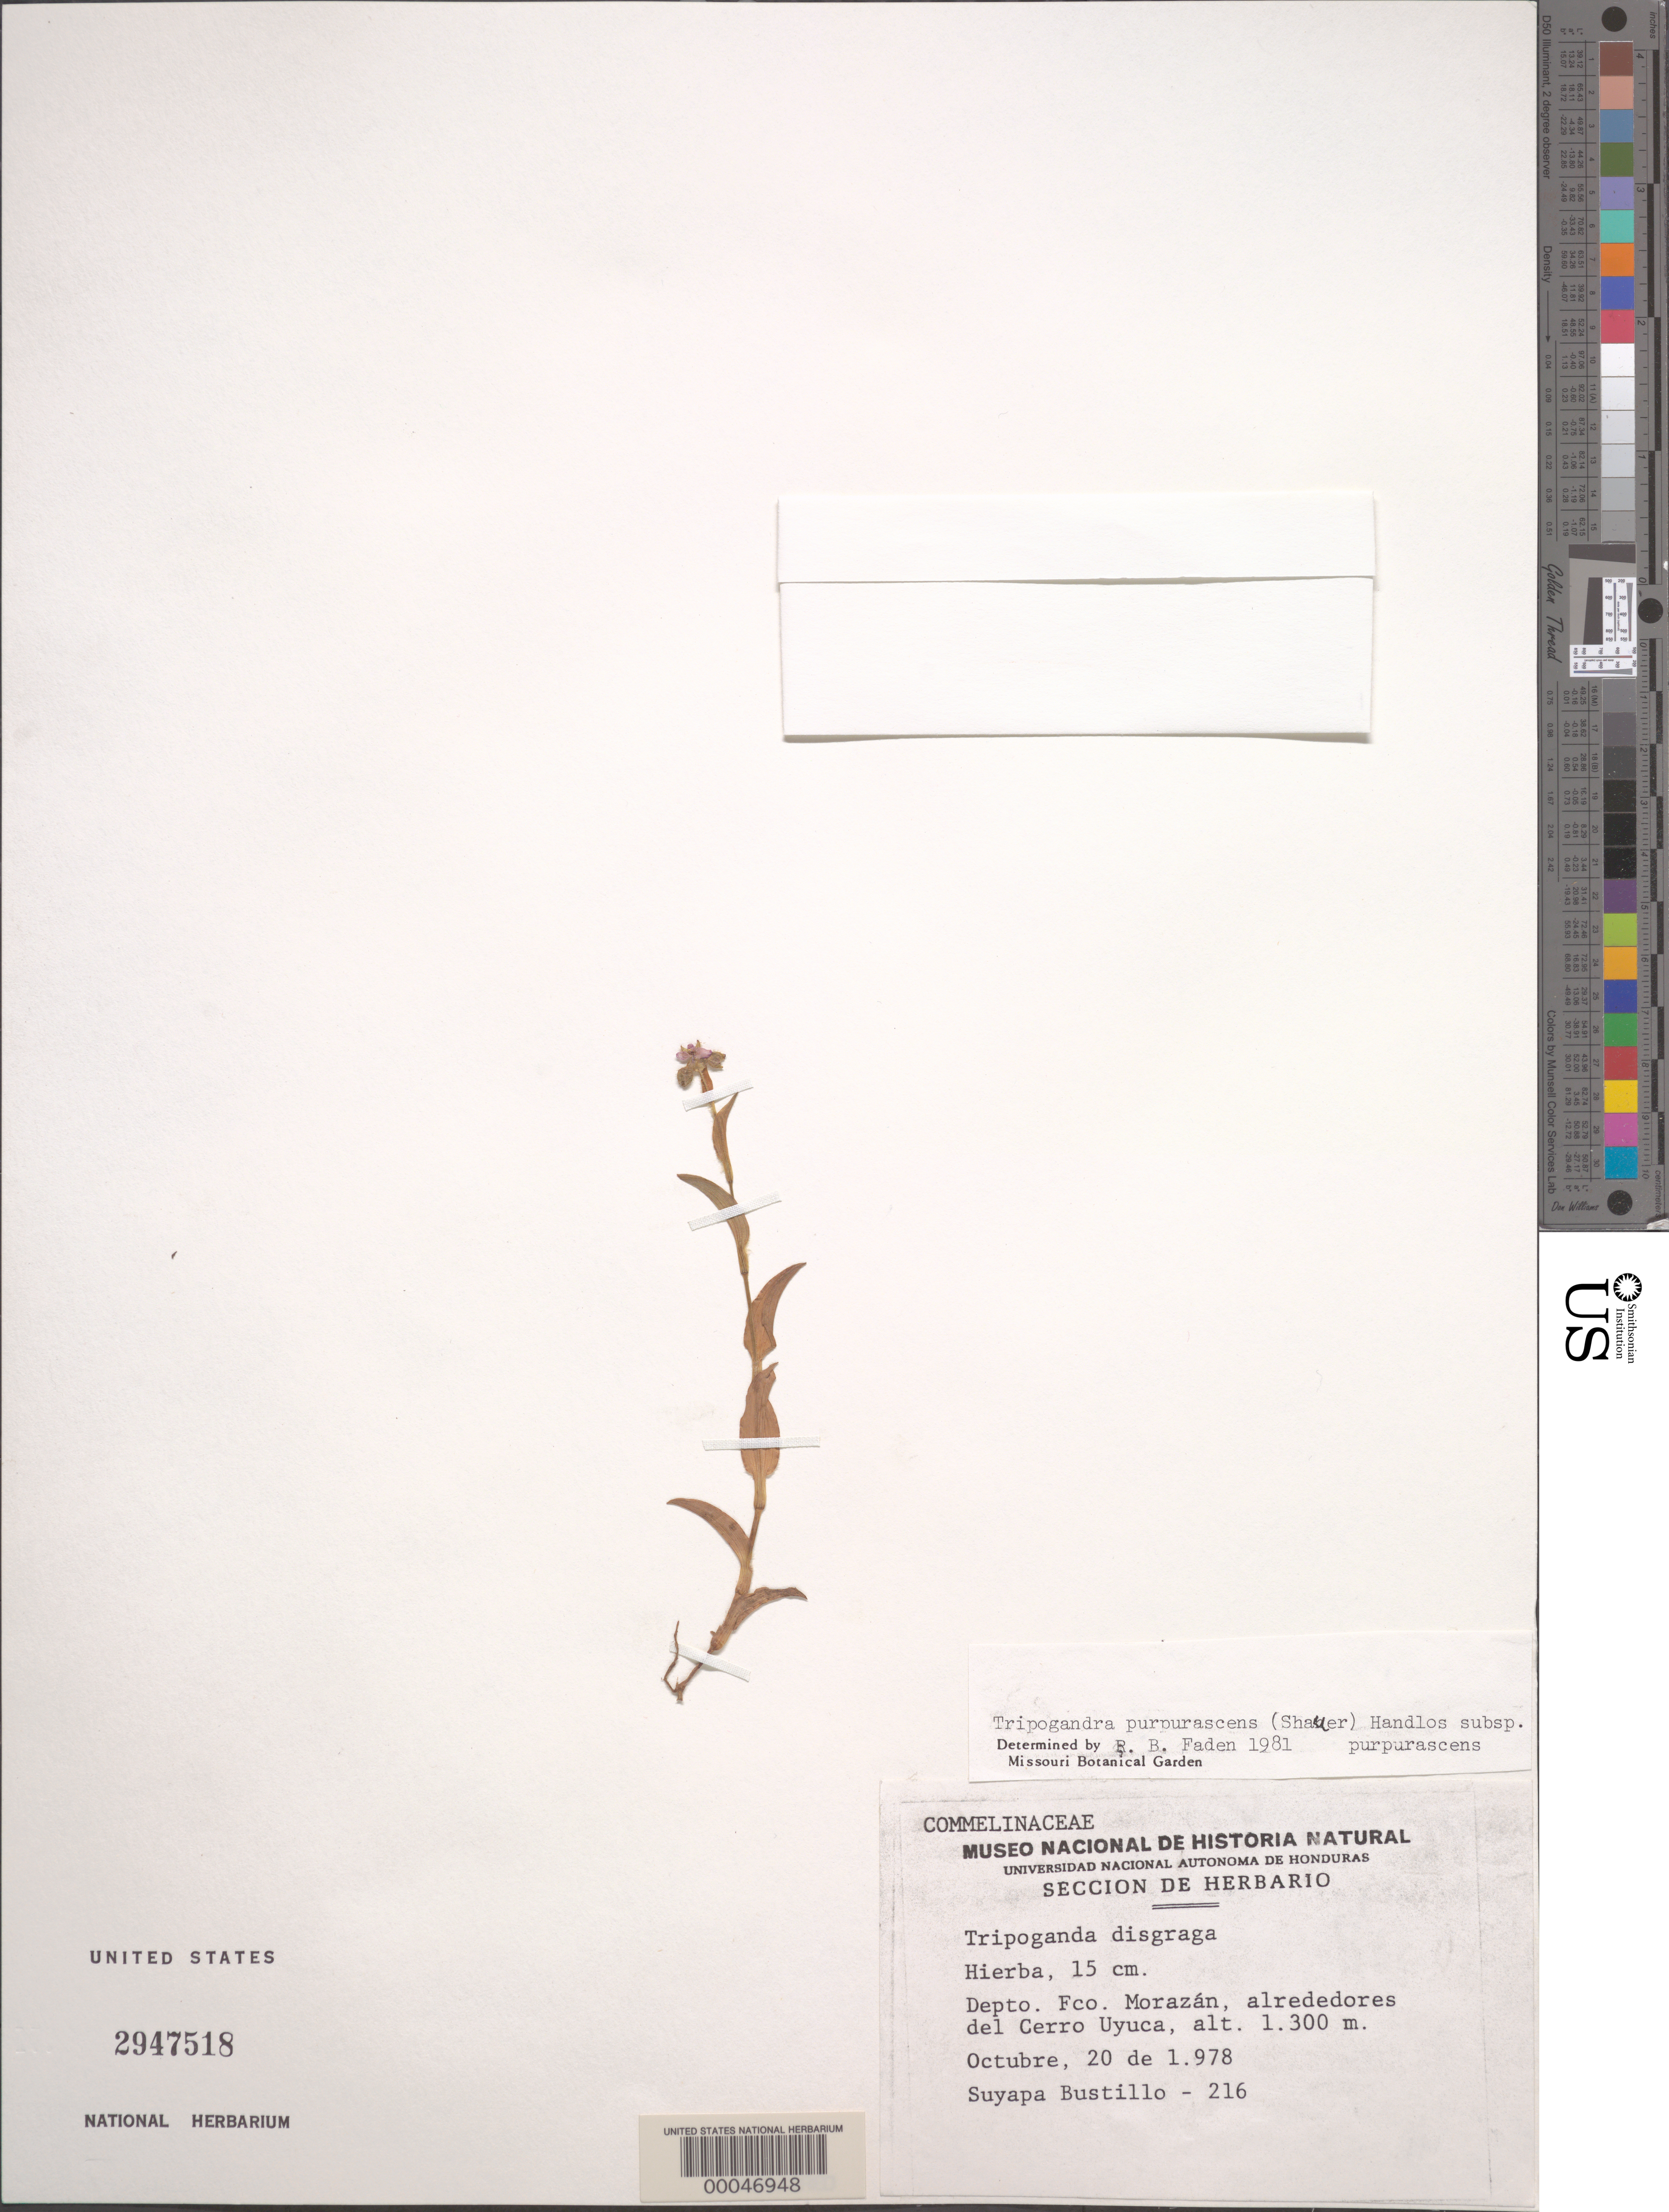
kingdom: Plantae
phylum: Tracheophyta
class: Liliopsida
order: Commelinales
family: Commelinaceae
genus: Tripogandra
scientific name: Tripogandra purpurascens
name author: (S. Schauer) Handlos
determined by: Faden, Robert B., (US), Smithsonian Institution - National Museum of Natural History (UNITED STATES)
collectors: S. Bustillo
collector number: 216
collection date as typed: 20 Oct 1978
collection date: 1978-10-20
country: Honduras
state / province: Fco. Morazán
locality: Cerro Uyuca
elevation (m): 1300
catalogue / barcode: US 2947518